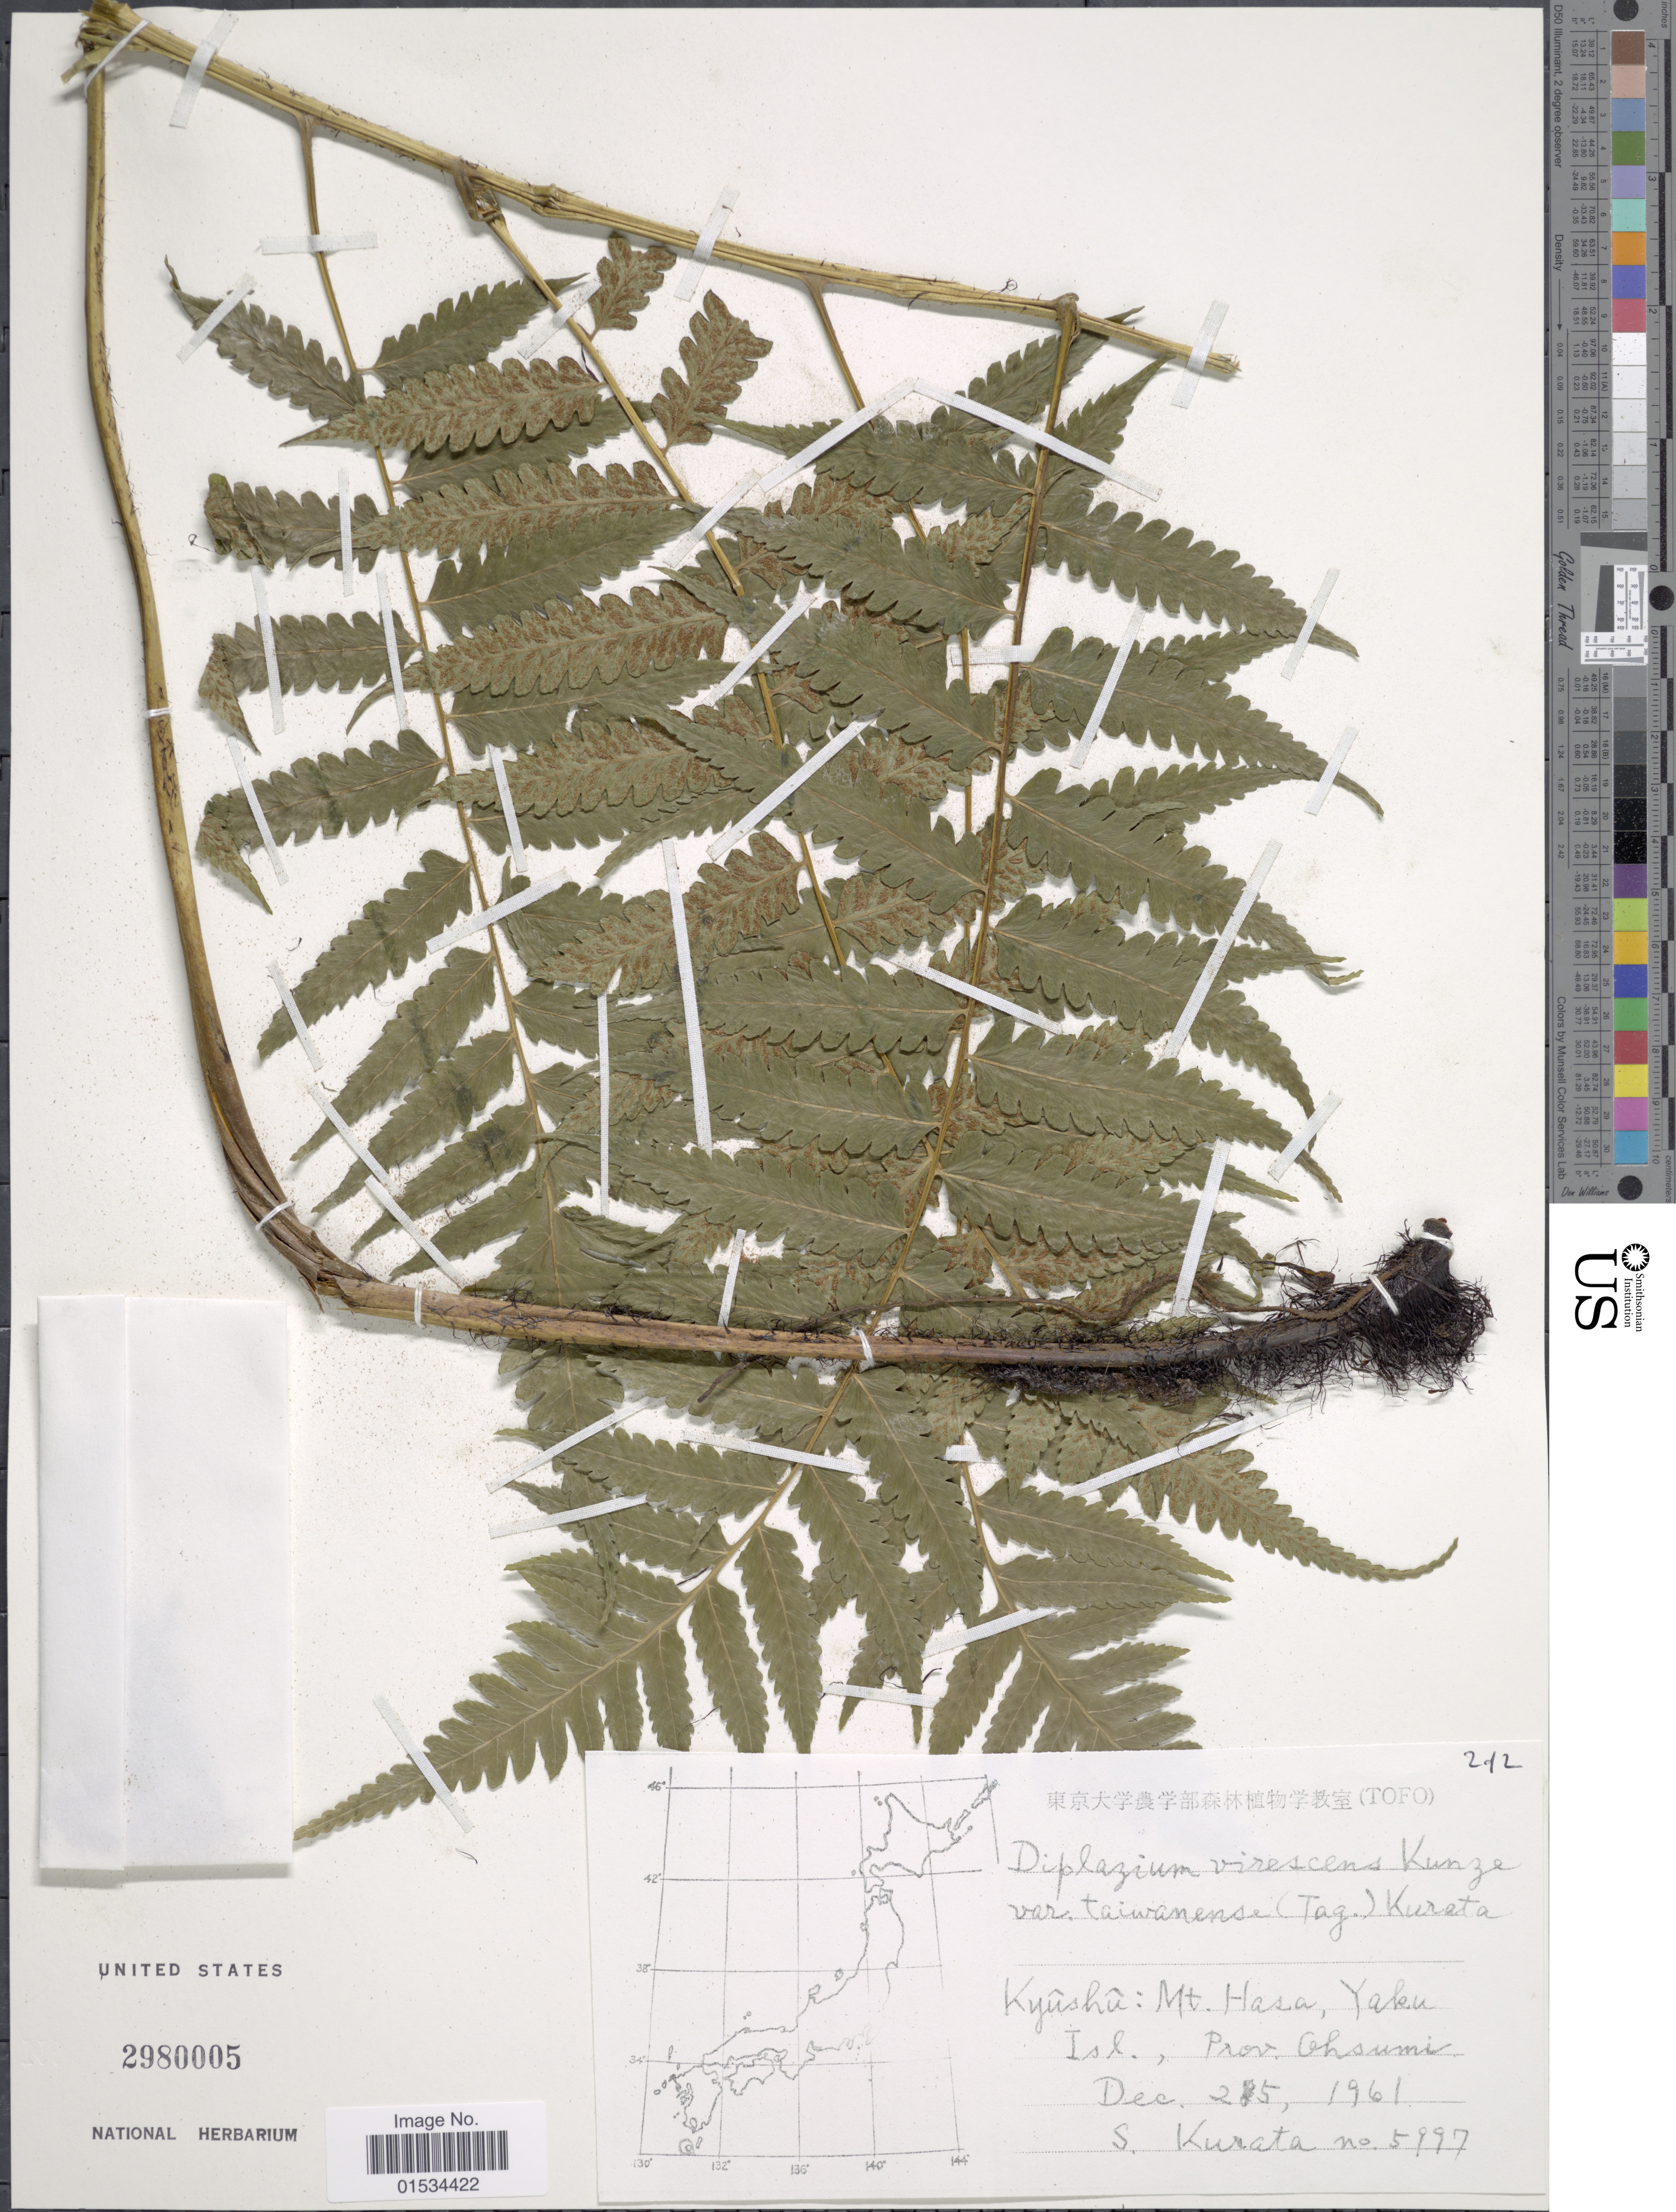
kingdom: Plantae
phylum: Tracheophyta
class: Polypodiopsida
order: Polypodiales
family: Athyriaceae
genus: Diplazium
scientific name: Diplazium taiwanense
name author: Tagawa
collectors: Sa. Kurata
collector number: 5997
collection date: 1961-12-25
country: Japan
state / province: Kagosima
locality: Kyushu: Mt. Hasa, Yaku Isl., Prov Ohsumi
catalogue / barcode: US 2980005